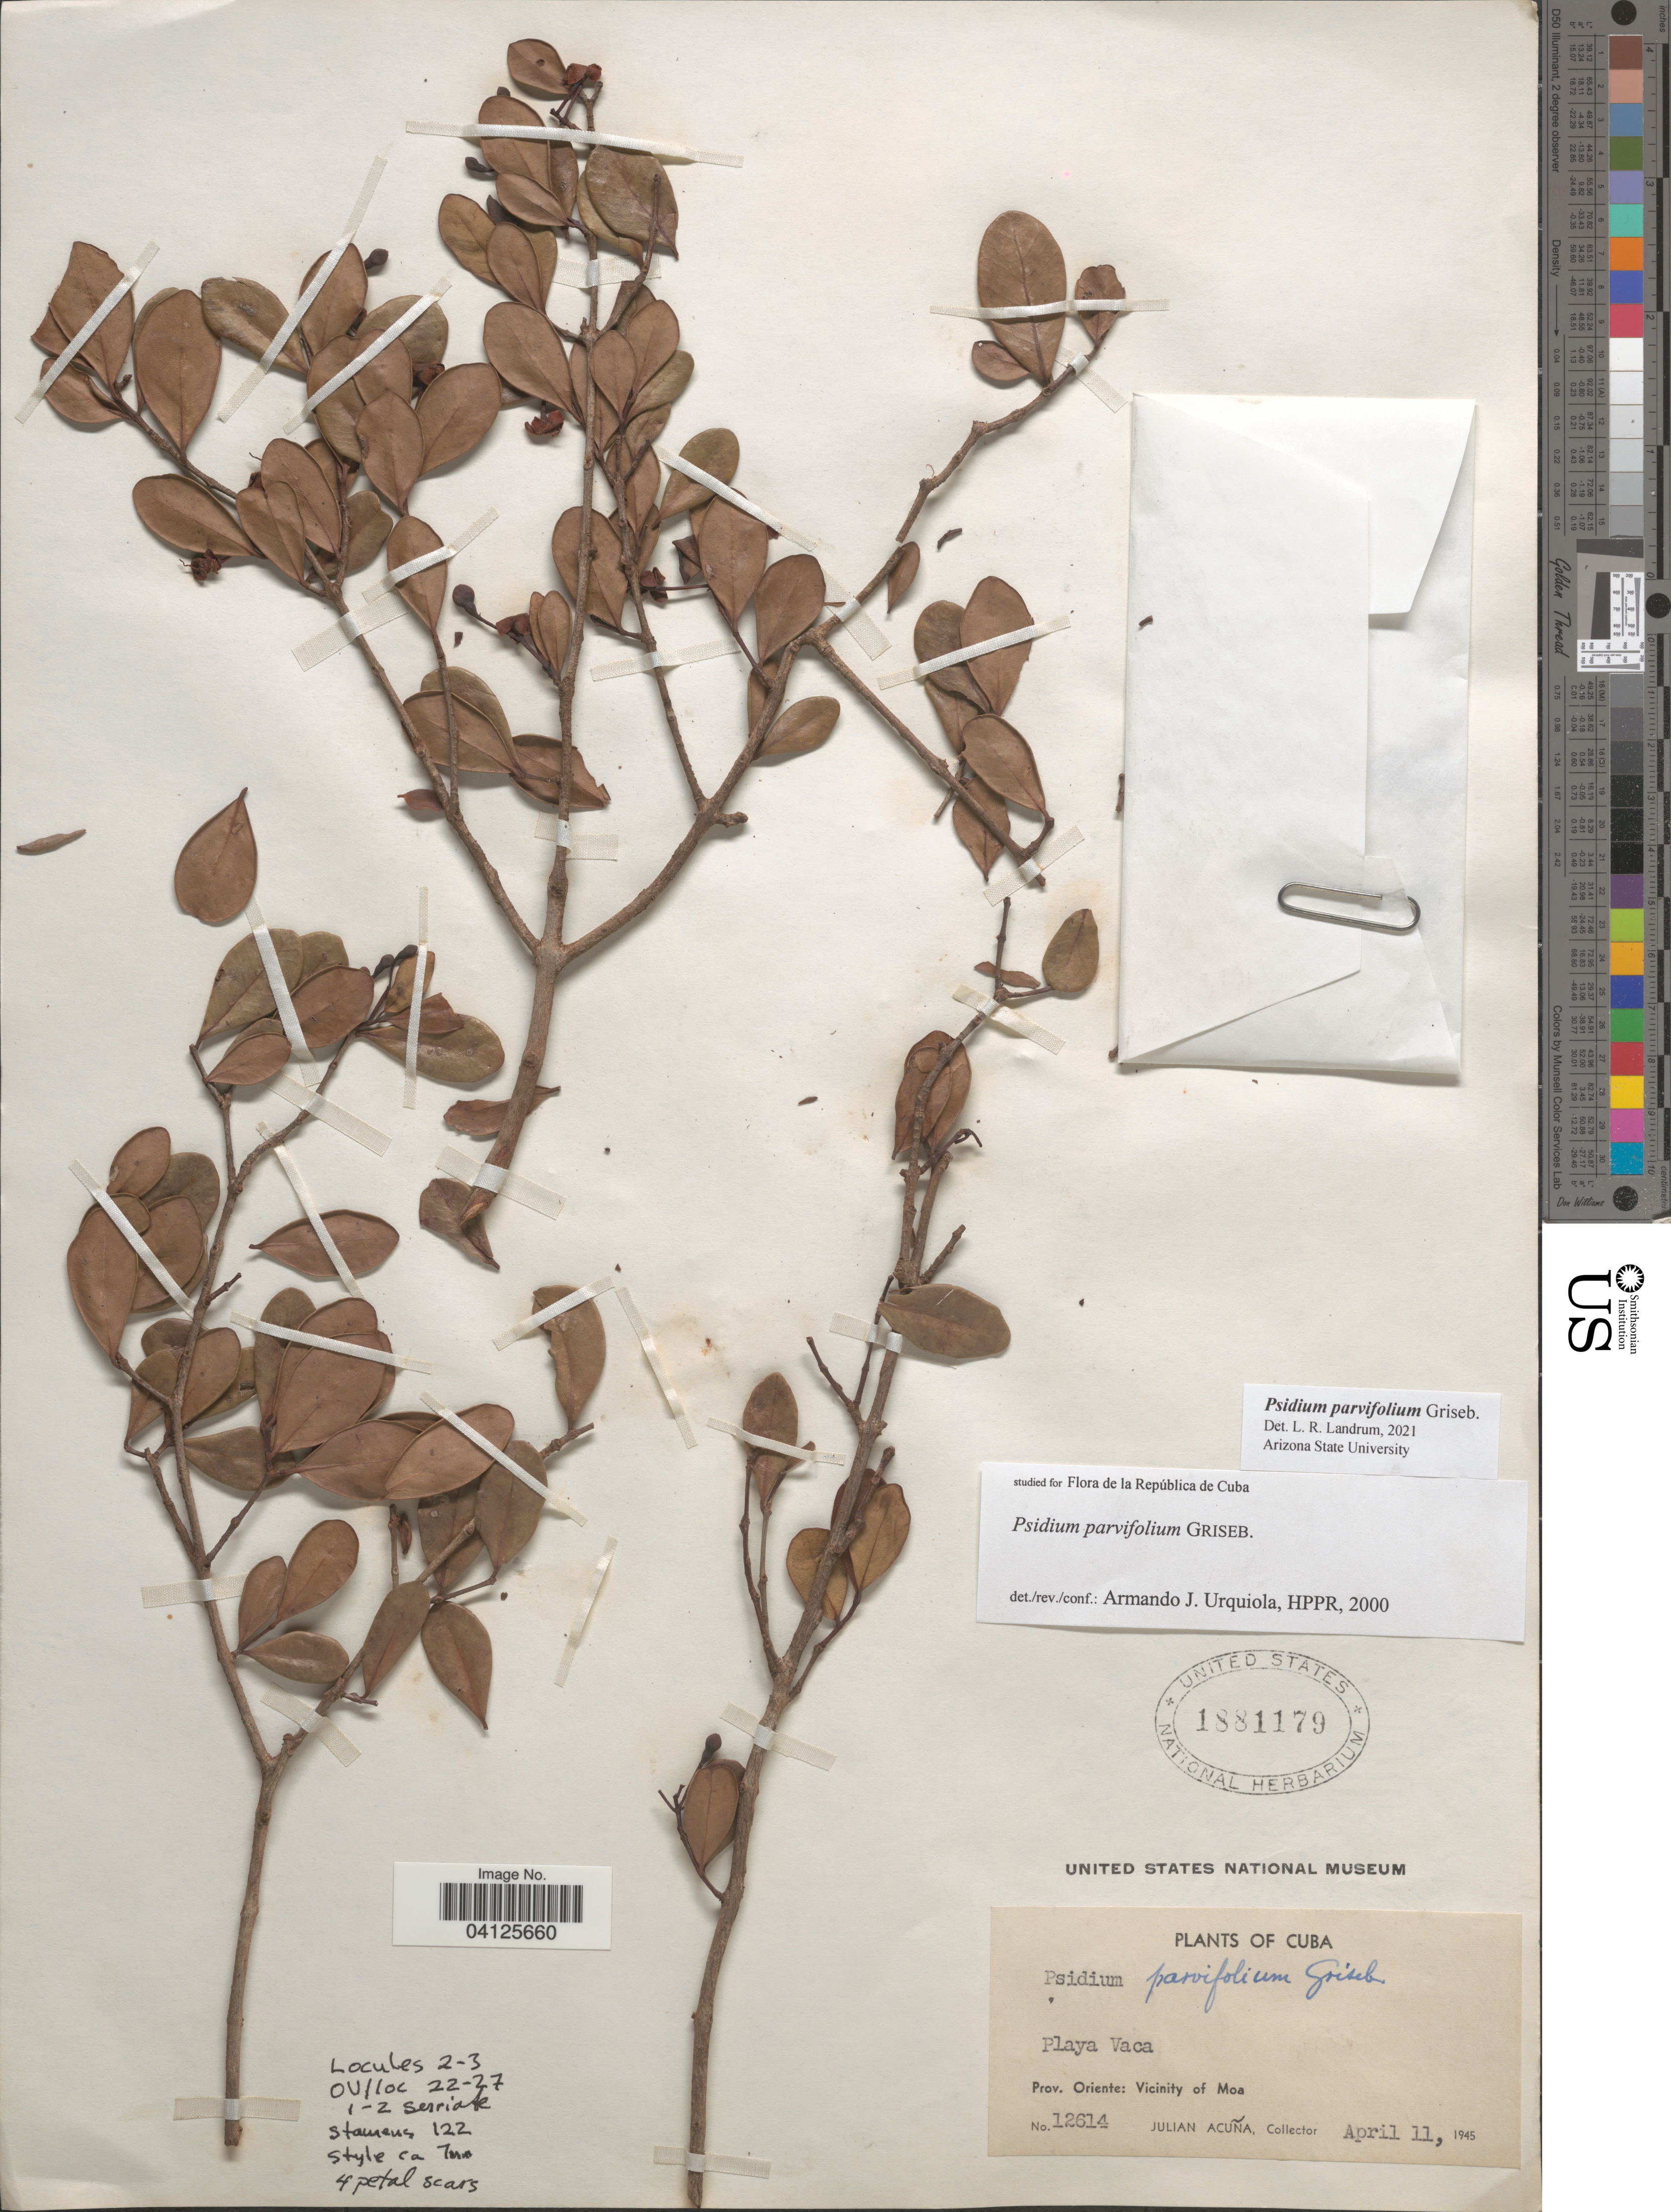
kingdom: Plantae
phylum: Tracheophyta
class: Magnoliopsida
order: Myrtales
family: Myrtaceae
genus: Psidium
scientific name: Psidium parvifolium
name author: Griseb.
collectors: R. Acuña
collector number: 12614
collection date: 1945-04-11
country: Cuba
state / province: Oriente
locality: Playa Vaca. Vicinity of Moa.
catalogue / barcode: US 1881179